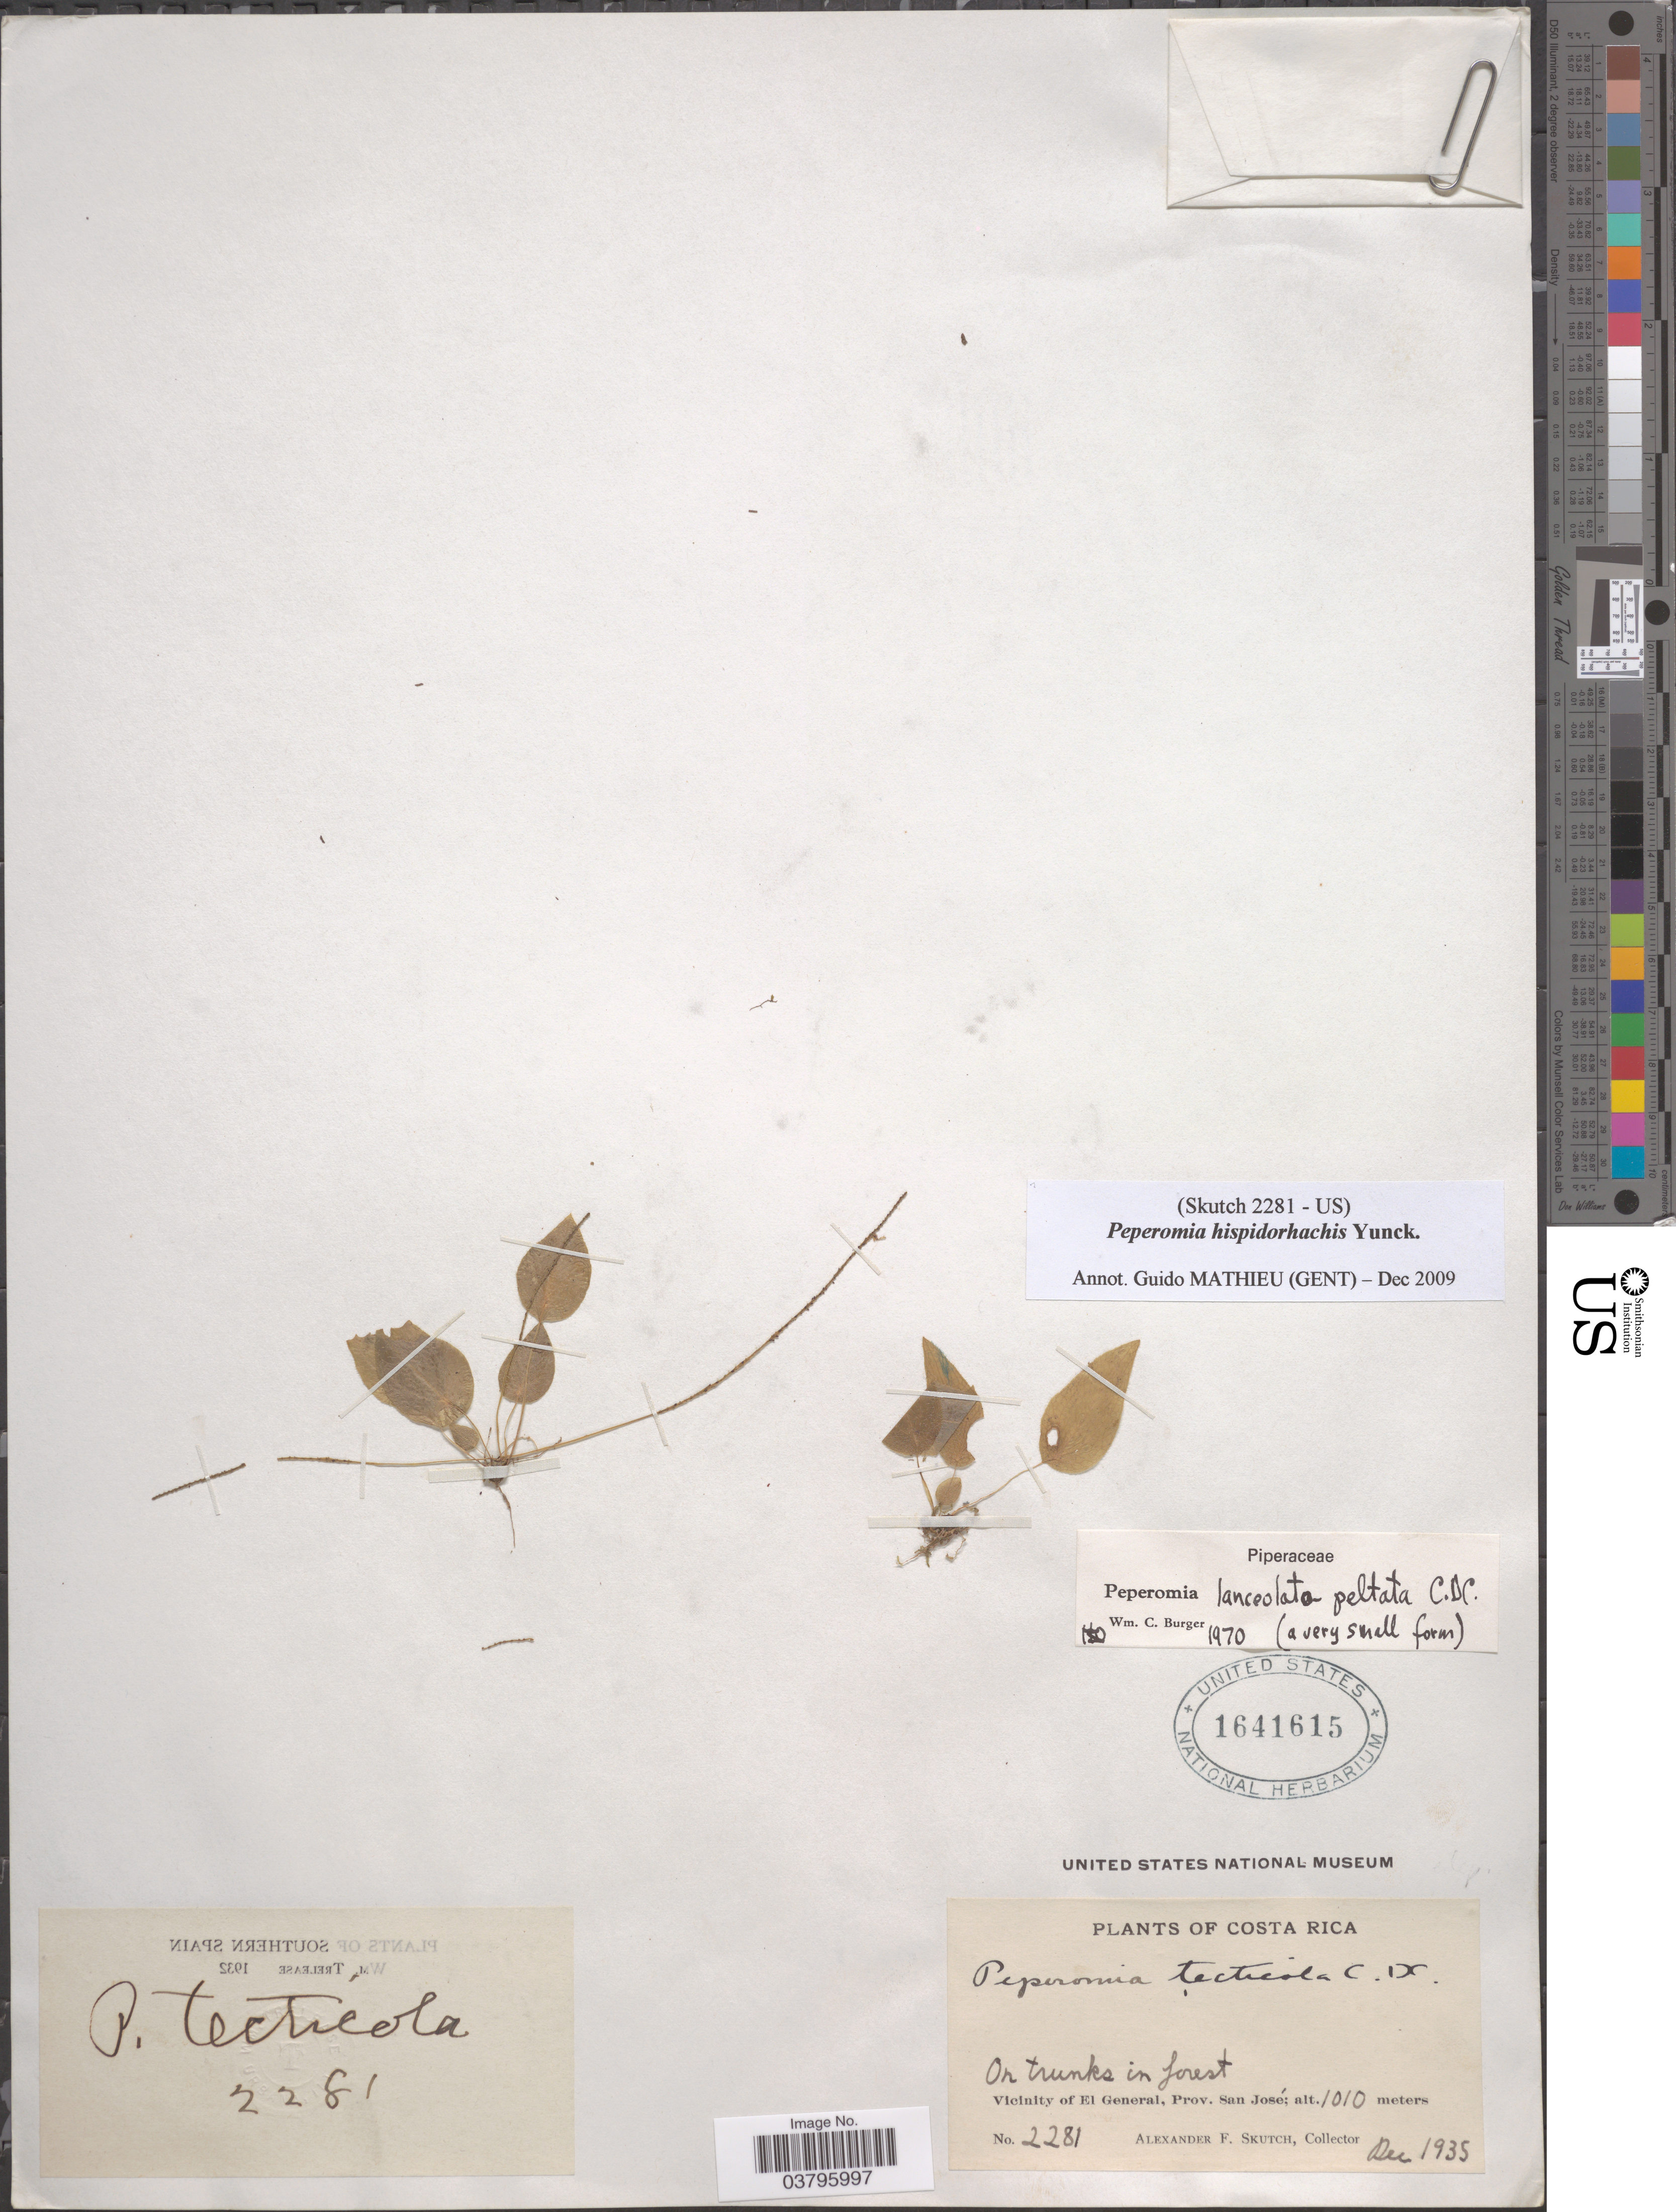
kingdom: Plantae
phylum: Tracheophyta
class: Magnoliopsida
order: Piperales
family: Piperaceae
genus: Peperomia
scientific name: Peperomia tuerckheimii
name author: C. DC.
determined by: Jiménez, José Estaban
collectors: A. F. Skutch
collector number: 2281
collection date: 1935-12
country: Costa Rica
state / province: San José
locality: Vicinity of El General.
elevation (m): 1010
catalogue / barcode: US 1641615